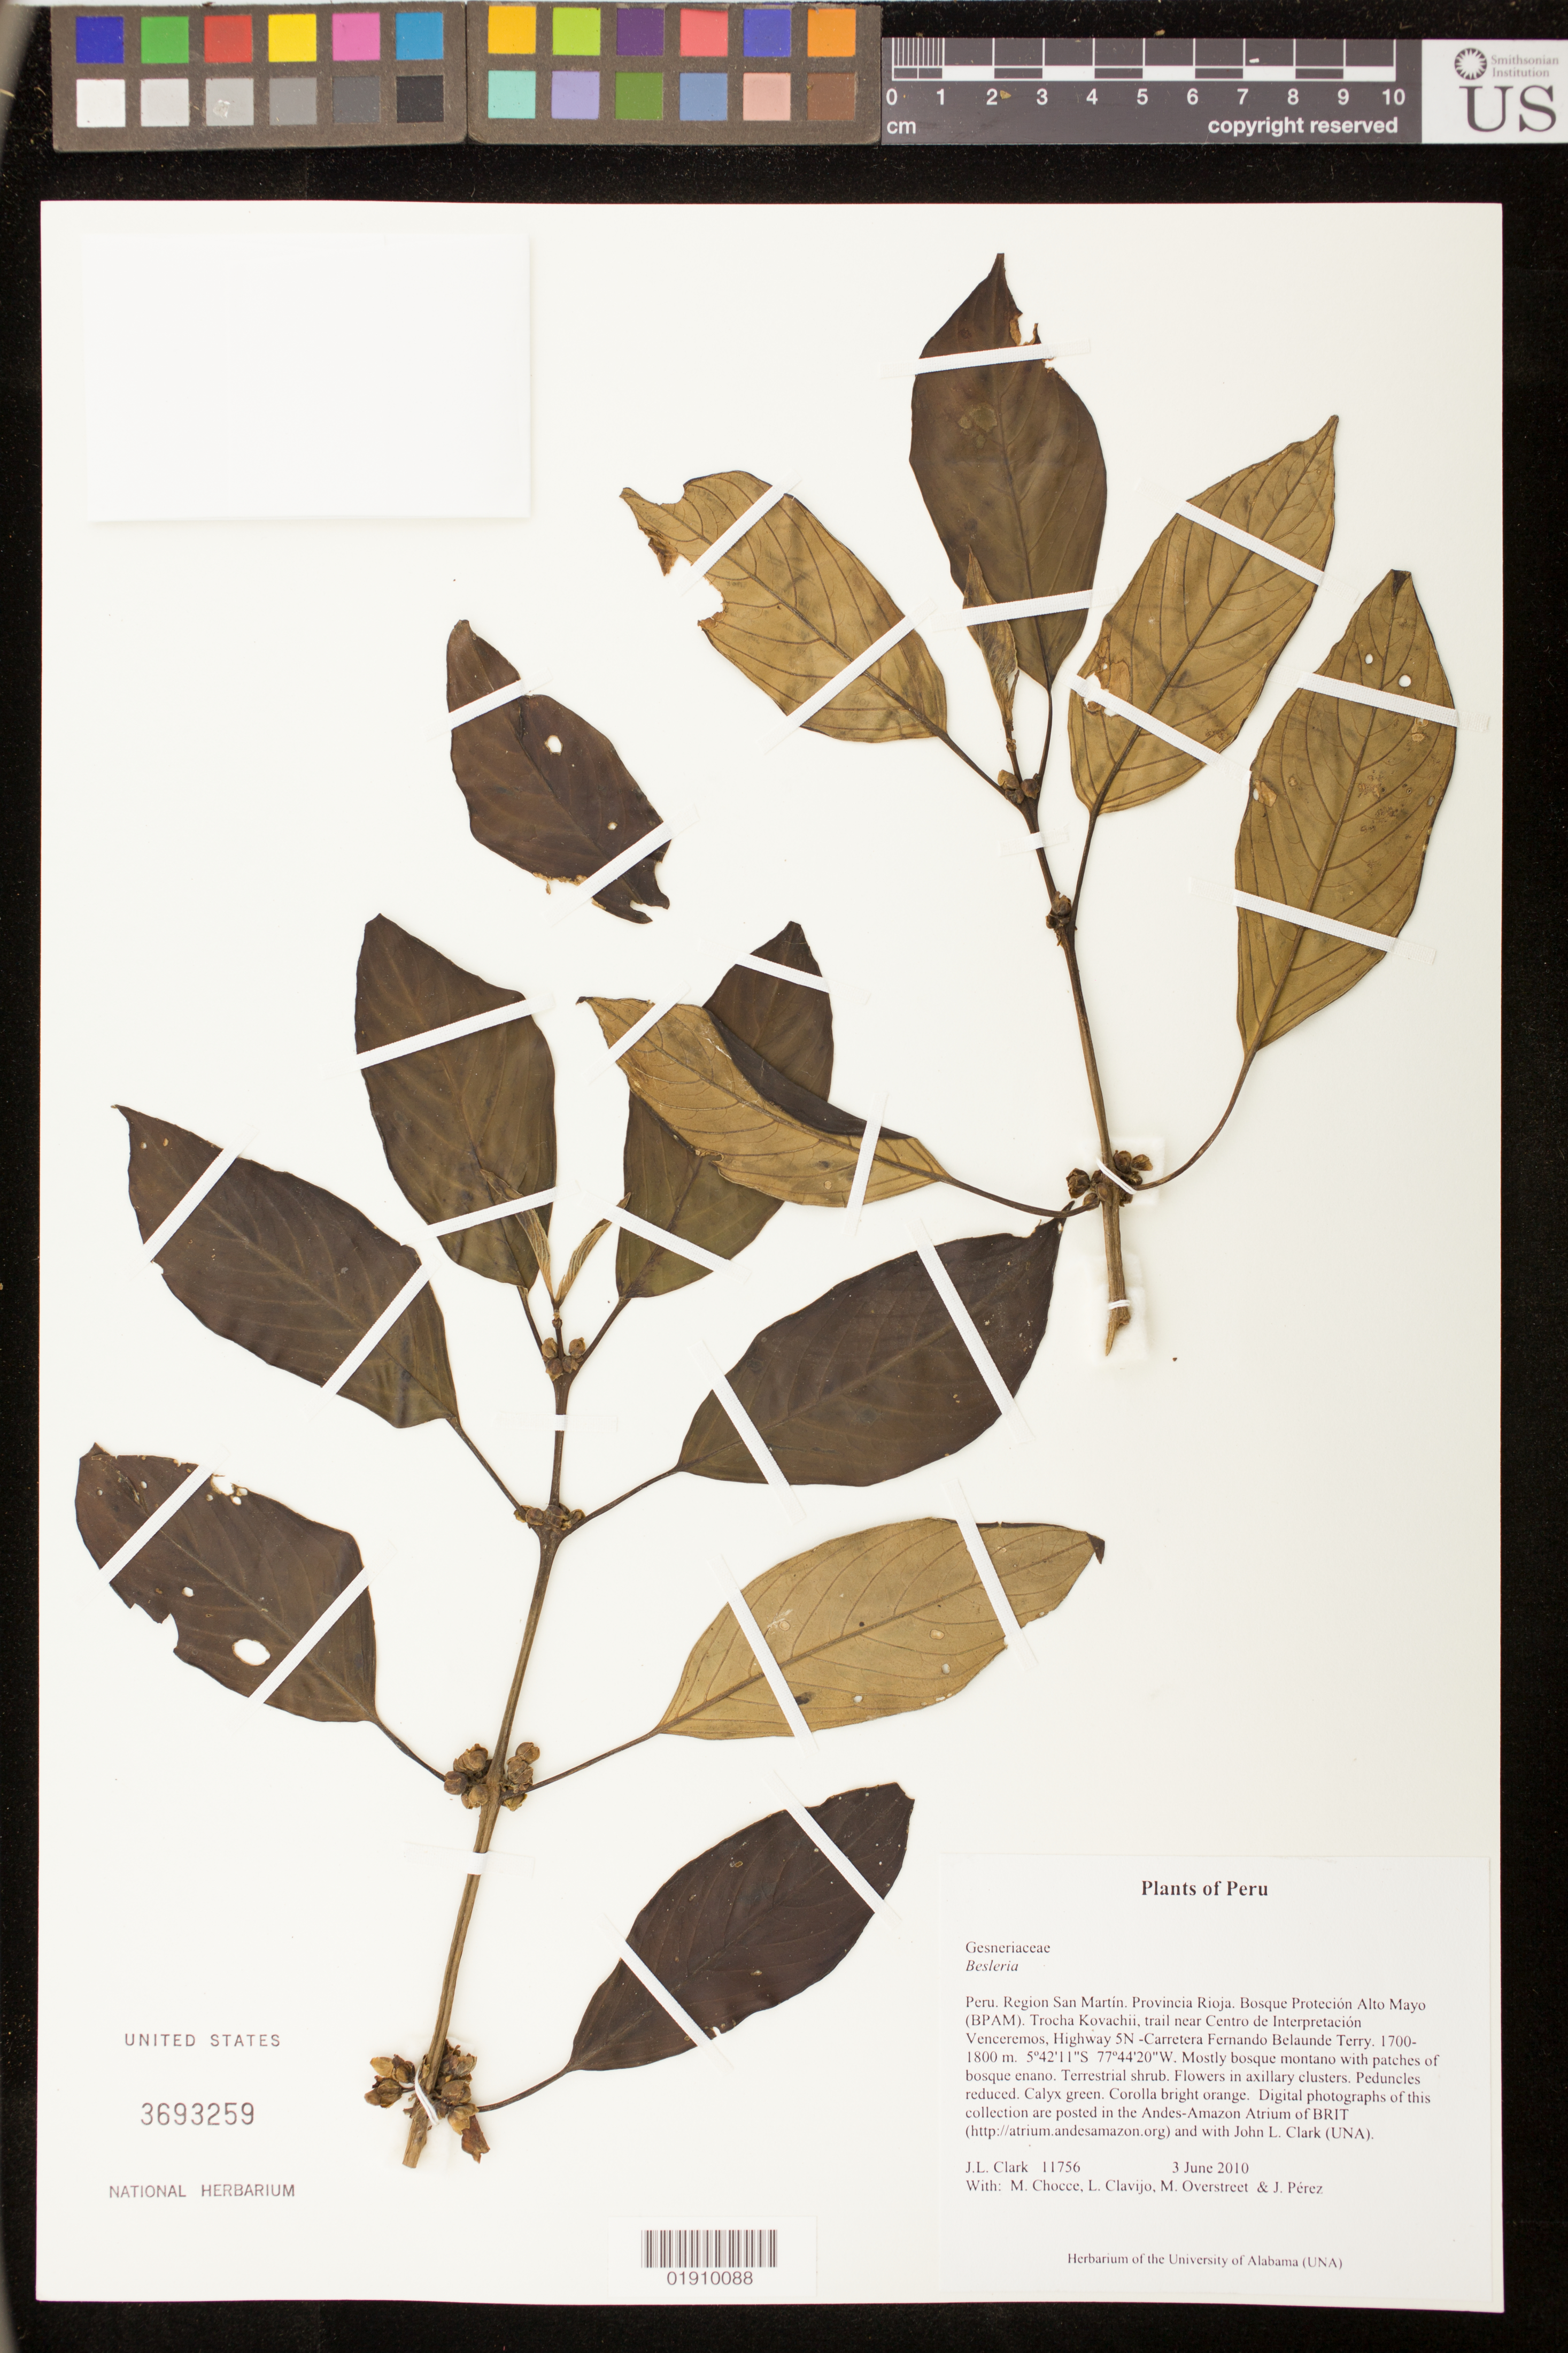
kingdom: Plantae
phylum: Tracheophyta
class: Magnoliopsida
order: Lamiales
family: Gesneriaceae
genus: Besleria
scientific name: Besleria sp.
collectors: J. L. Clark, M. Chocce, L. Clavijo, M. Overstreet & J. Perez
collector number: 11756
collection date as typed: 03 Jun 2010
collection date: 2010-06-03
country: Peru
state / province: San Martín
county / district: Rioja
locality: Region San Martin, Bosque Protecion Alto Mayo (BPAM). Trocha Kovachii, trail near Centro de Interpretacion Venceremos, Highway 5N-Carretera Fernando Belaunde Terry.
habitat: Mostly bosque montano with patches of bosque enano.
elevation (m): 1700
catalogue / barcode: US 3693259